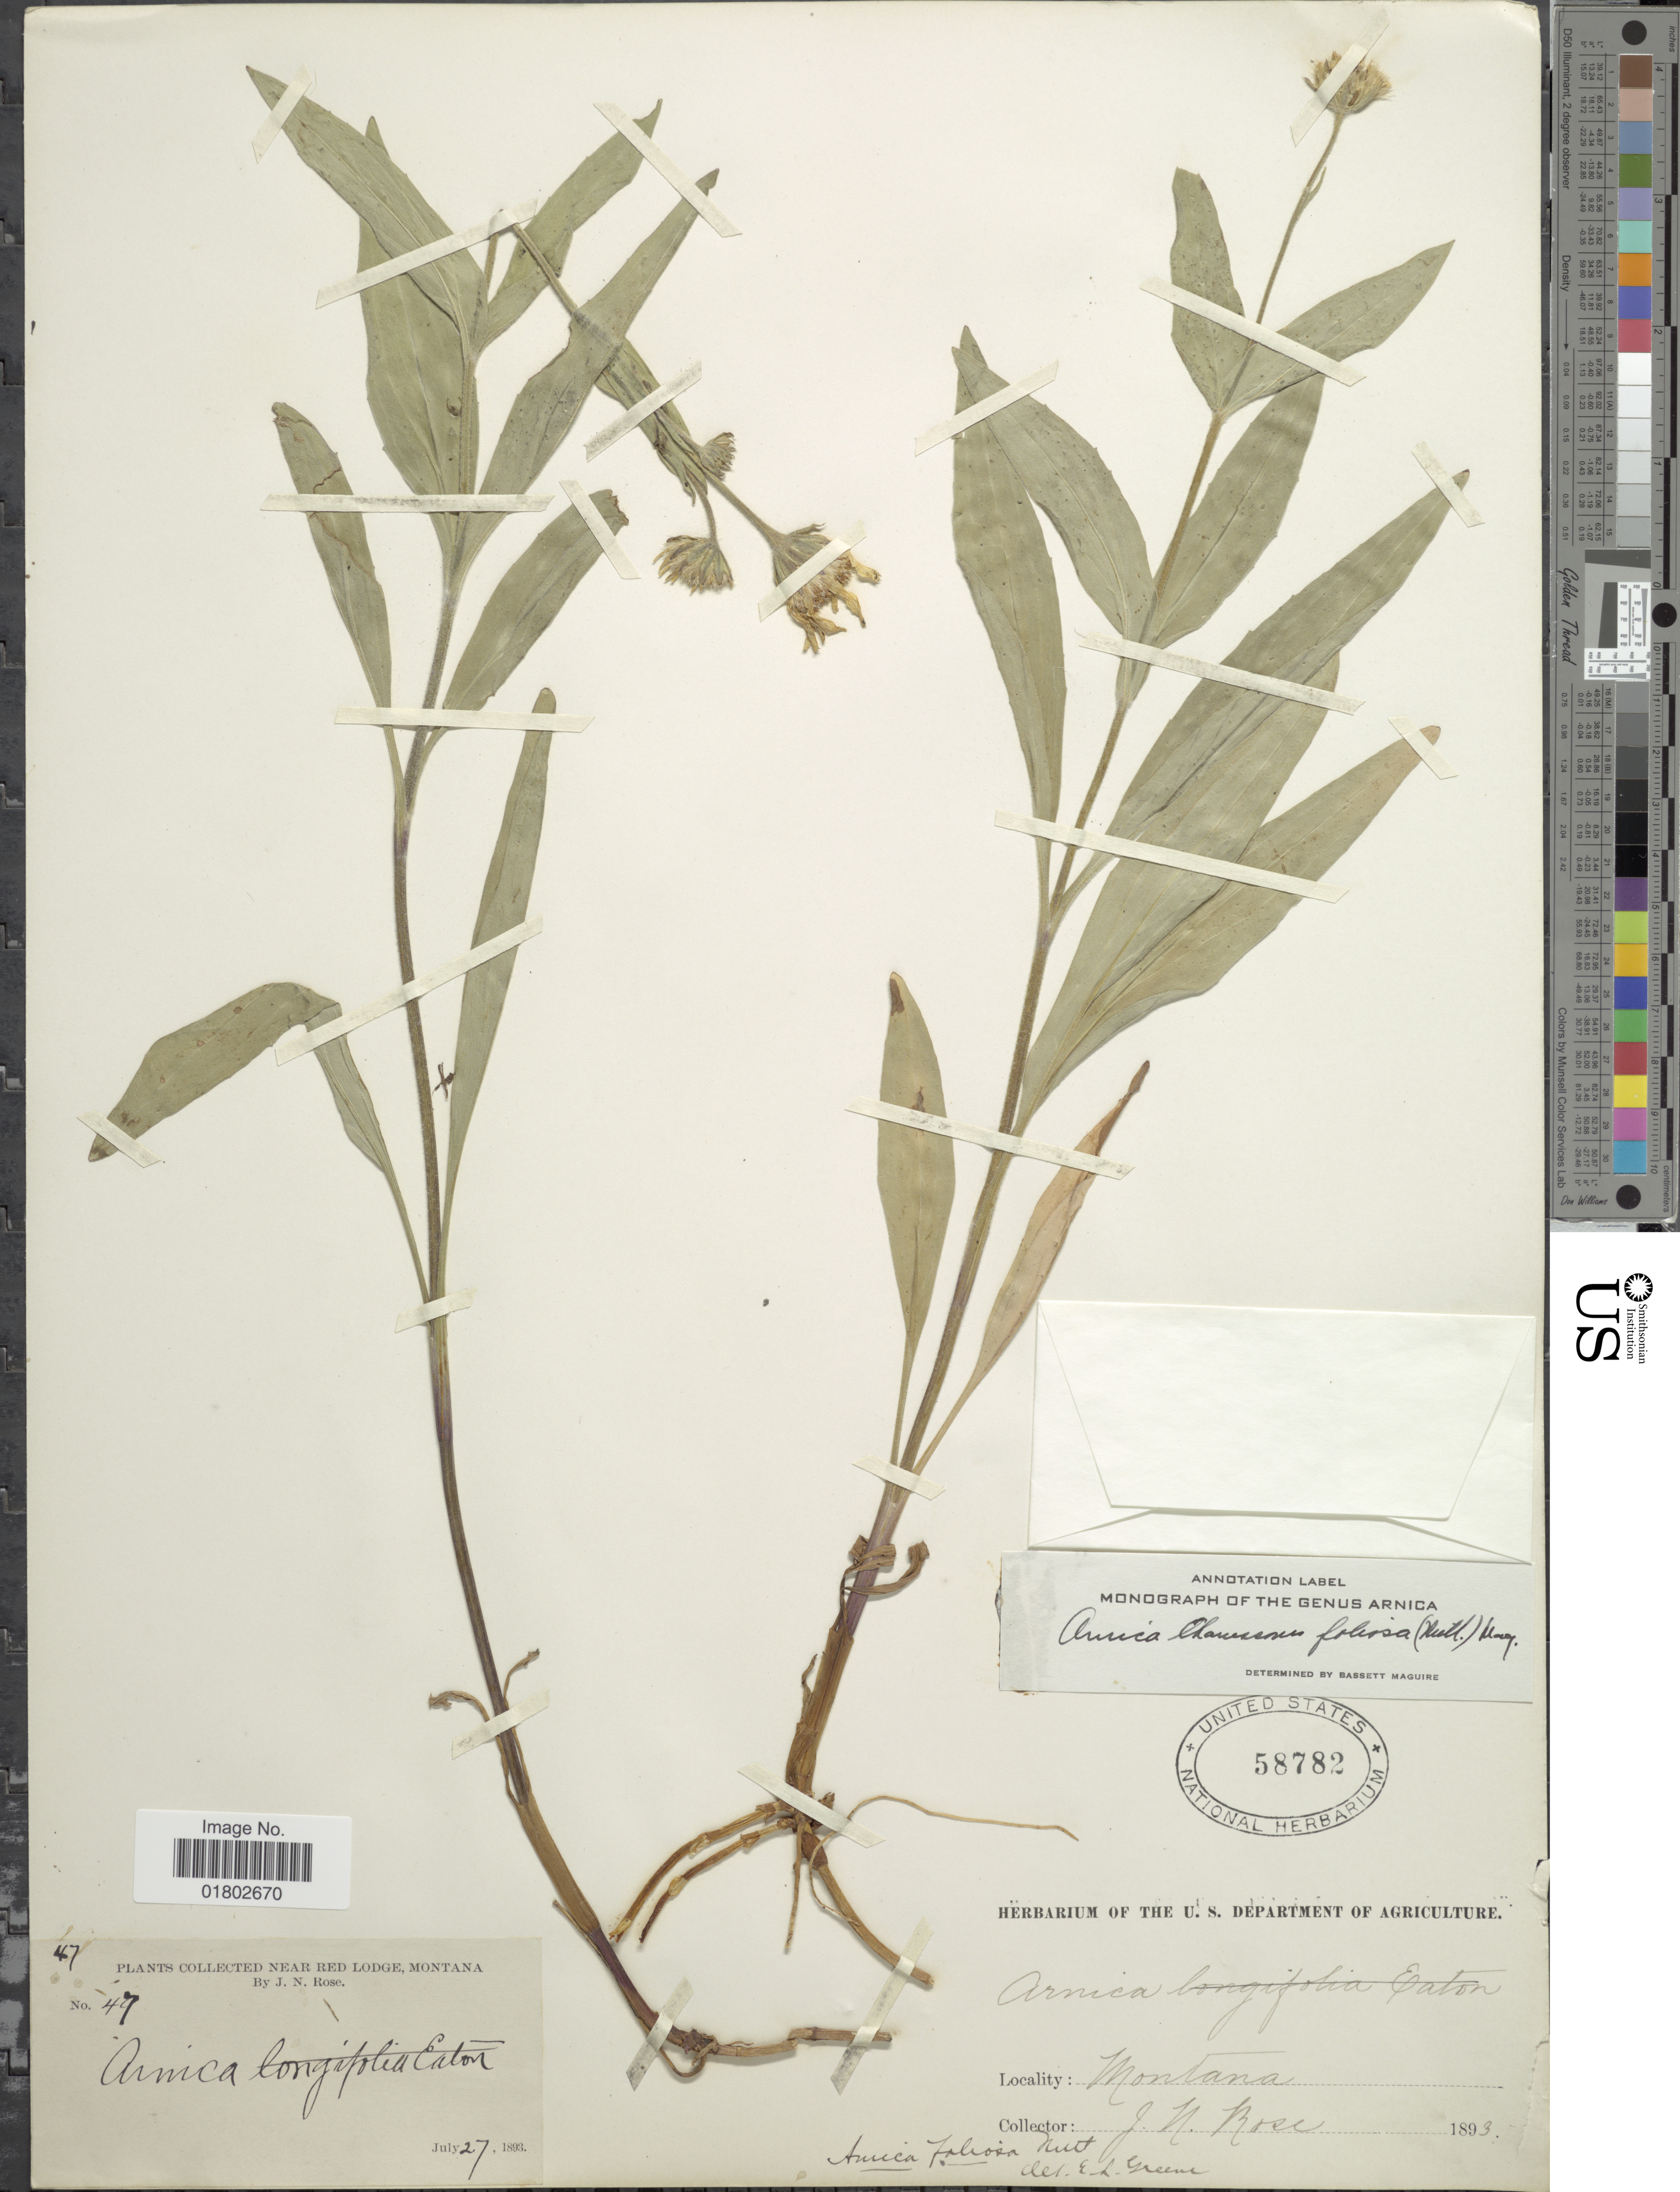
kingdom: Plantae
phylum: Tracheophyta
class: Magnoliopsida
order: Asterales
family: Asteraceae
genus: Arnica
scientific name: Arnica chamissonis subsp. foliosa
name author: (Nutt.) Maguire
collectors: J. N. Rose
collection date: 1893-07-27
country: United States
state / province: Montana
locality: Near Red Lodge, Montana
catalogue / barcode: US 58782